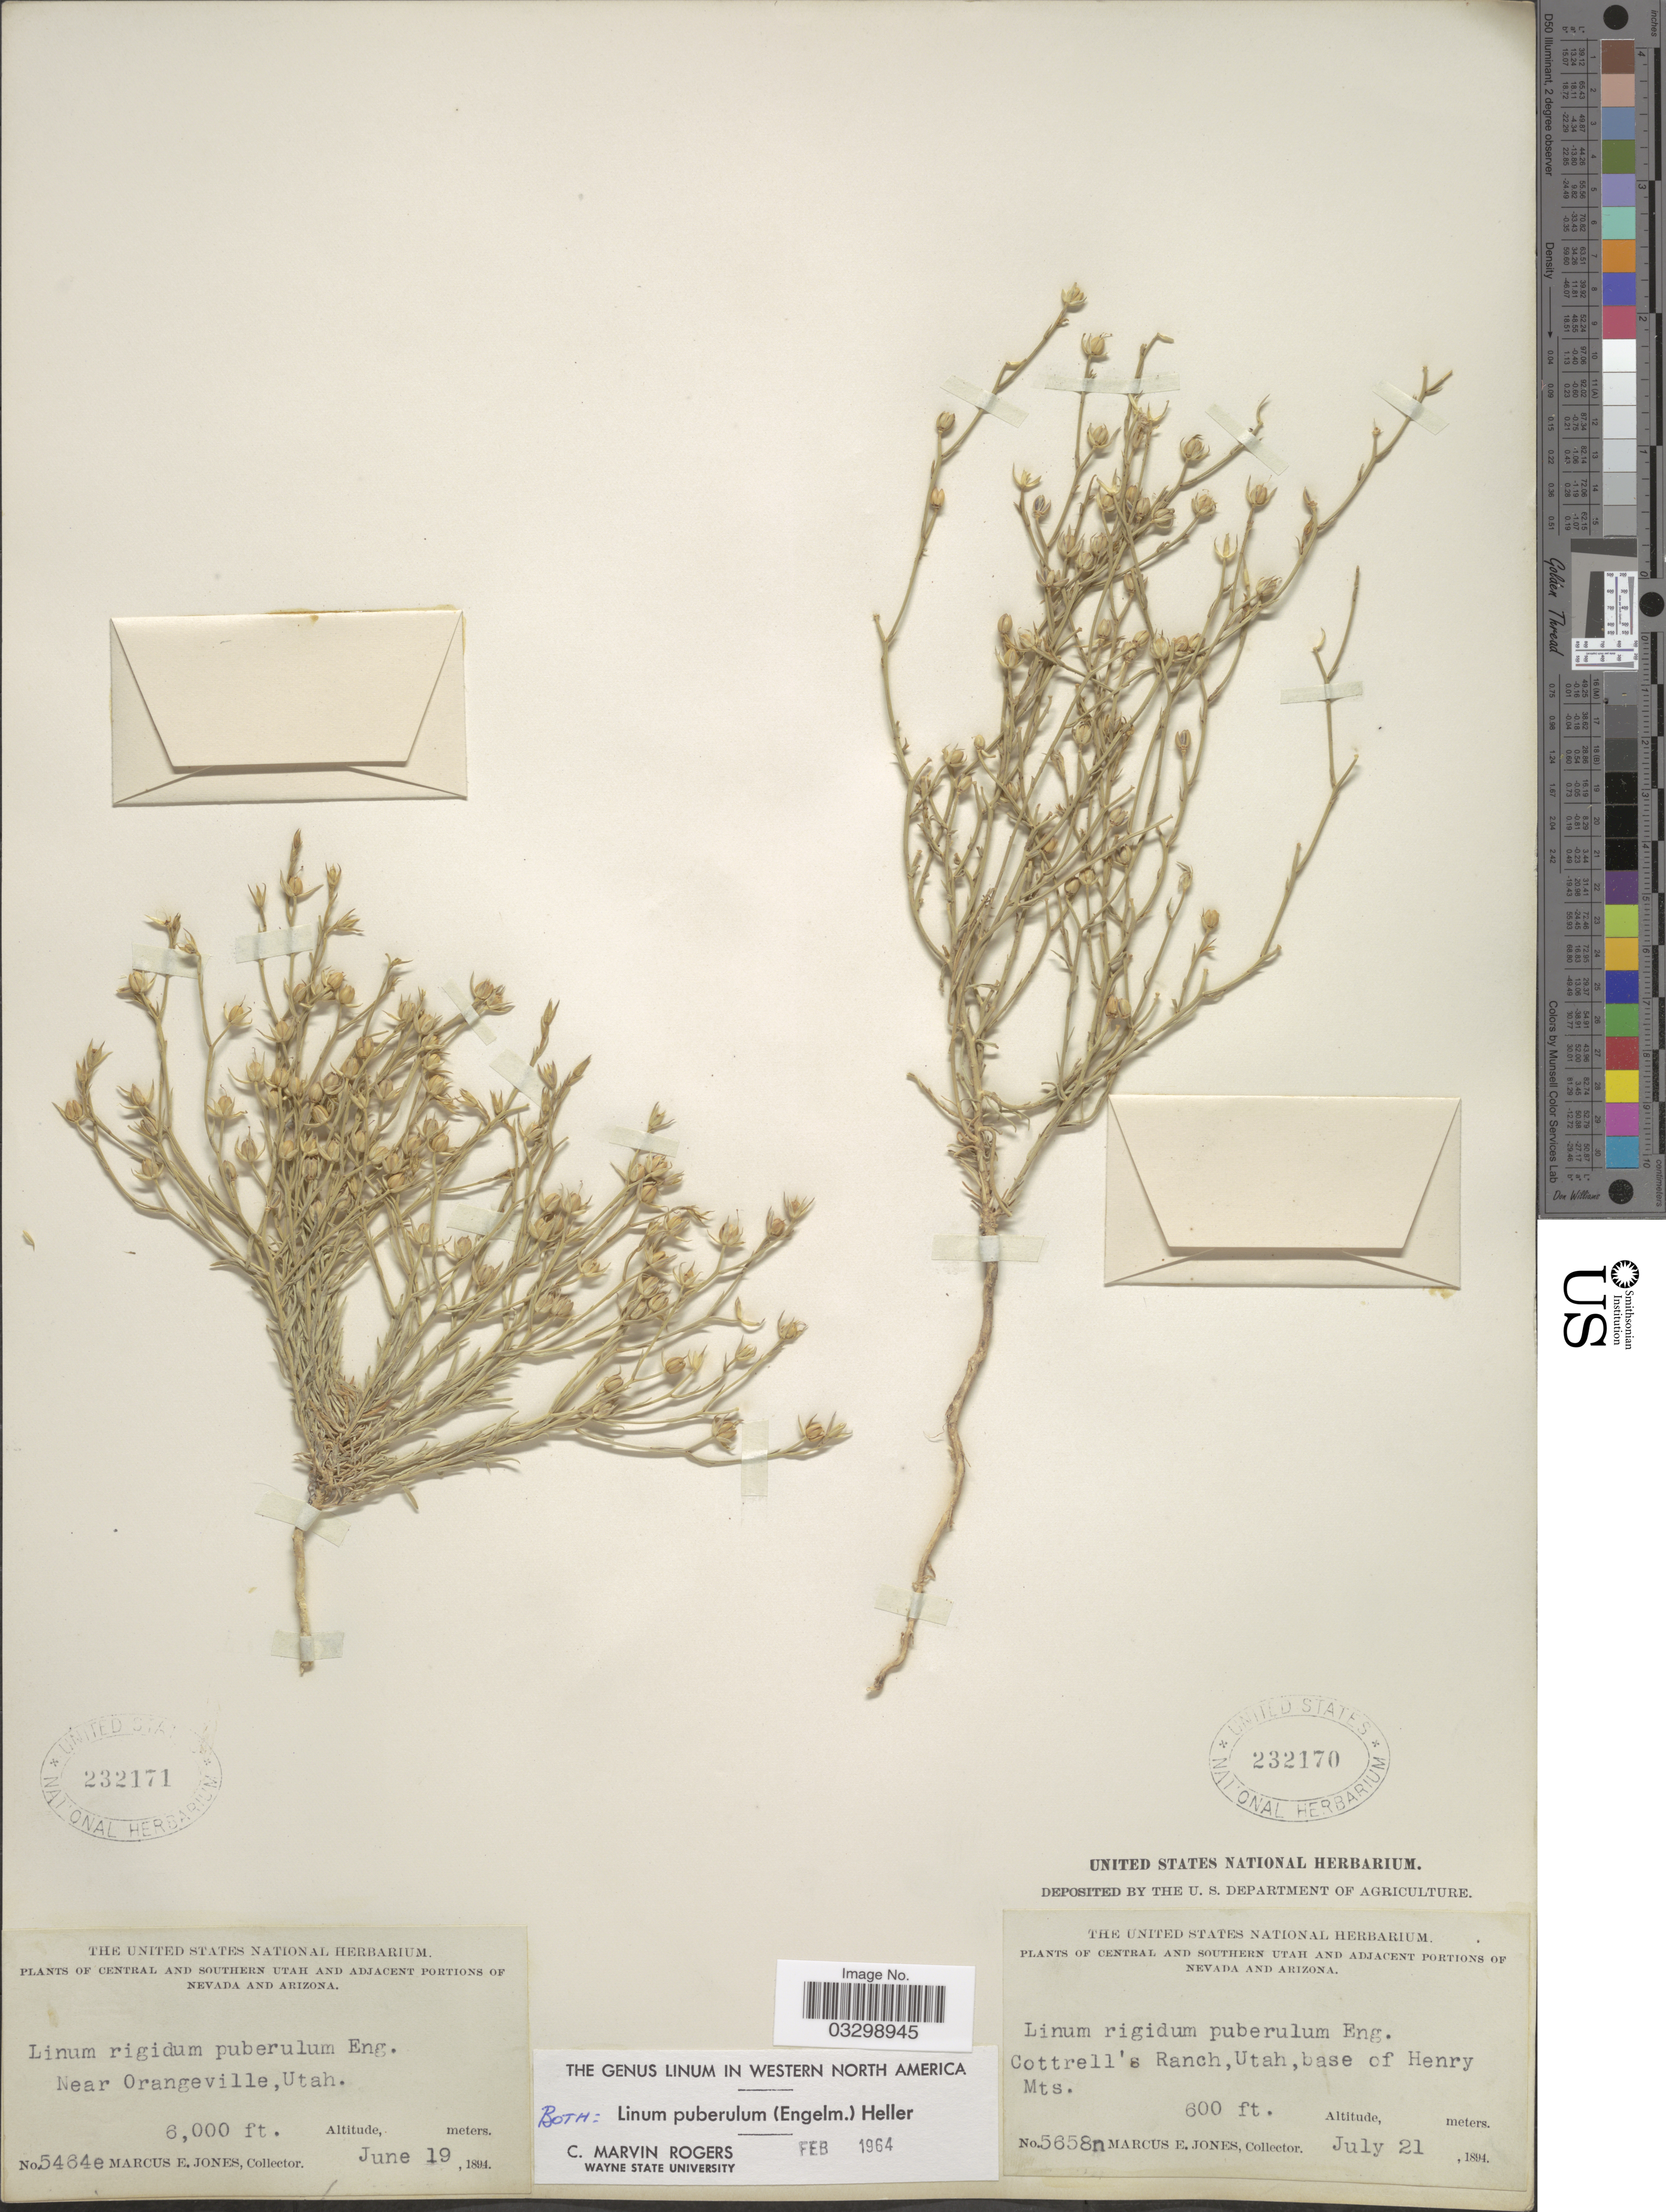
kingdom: Plantae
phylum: Tracheophyta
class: Magnoliopsida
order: Malpighiales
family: Linaceae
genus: Linum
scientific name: Linum puberulum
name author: (Engelm.) A. Heller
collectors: M. E. Jones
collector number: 5658n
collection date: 1894-07-21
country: United States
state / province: Utah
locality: Central and Southern Utah, Cottrell's Ranch, Utah, base of Henry Mts.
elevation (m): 183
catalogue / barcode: US 232170